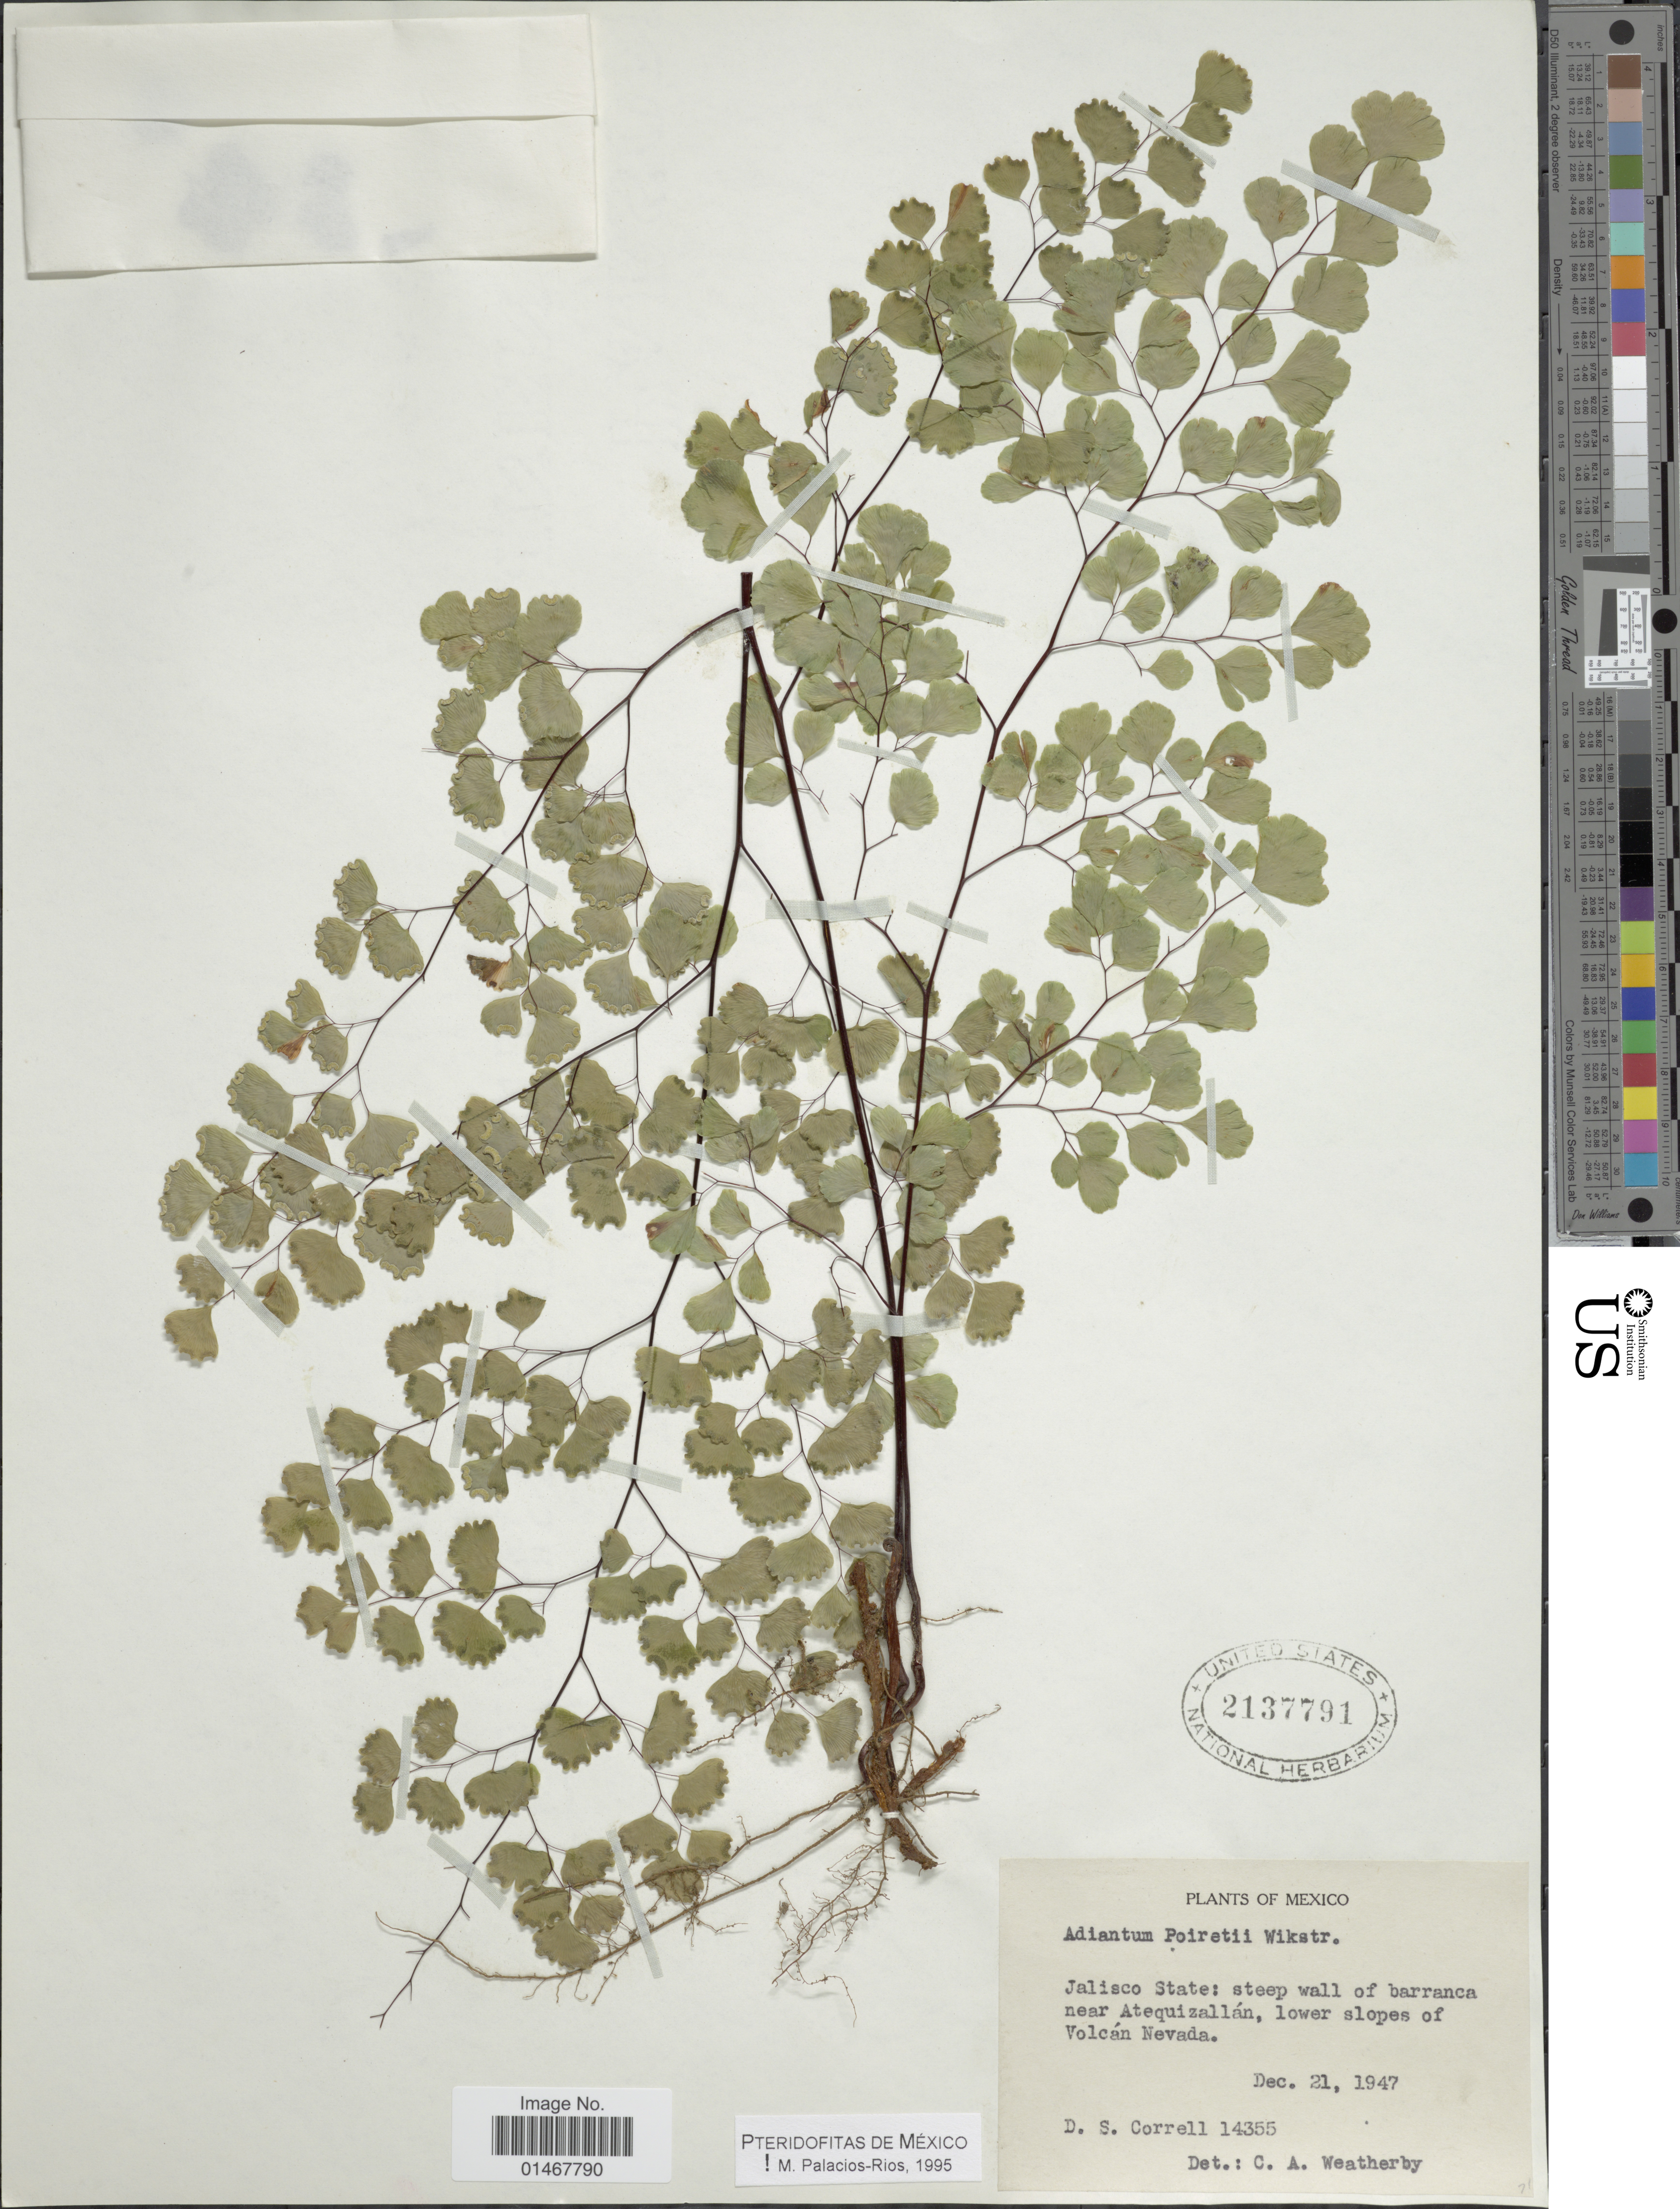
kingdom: Plantae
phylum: Tracheophyta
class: Polypodiopsida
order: Polypodiales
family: Pteridaceae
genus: Adiantum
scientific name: Adiantum poiretii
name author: Wikstr.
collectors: D. S. Correll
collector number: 14355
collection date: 1947-12-21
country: Mexico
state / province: Jalisco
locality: Steep wall of barranca near Atequizallán, lower slopes of Volcán Nevada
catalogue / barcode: US 2137791